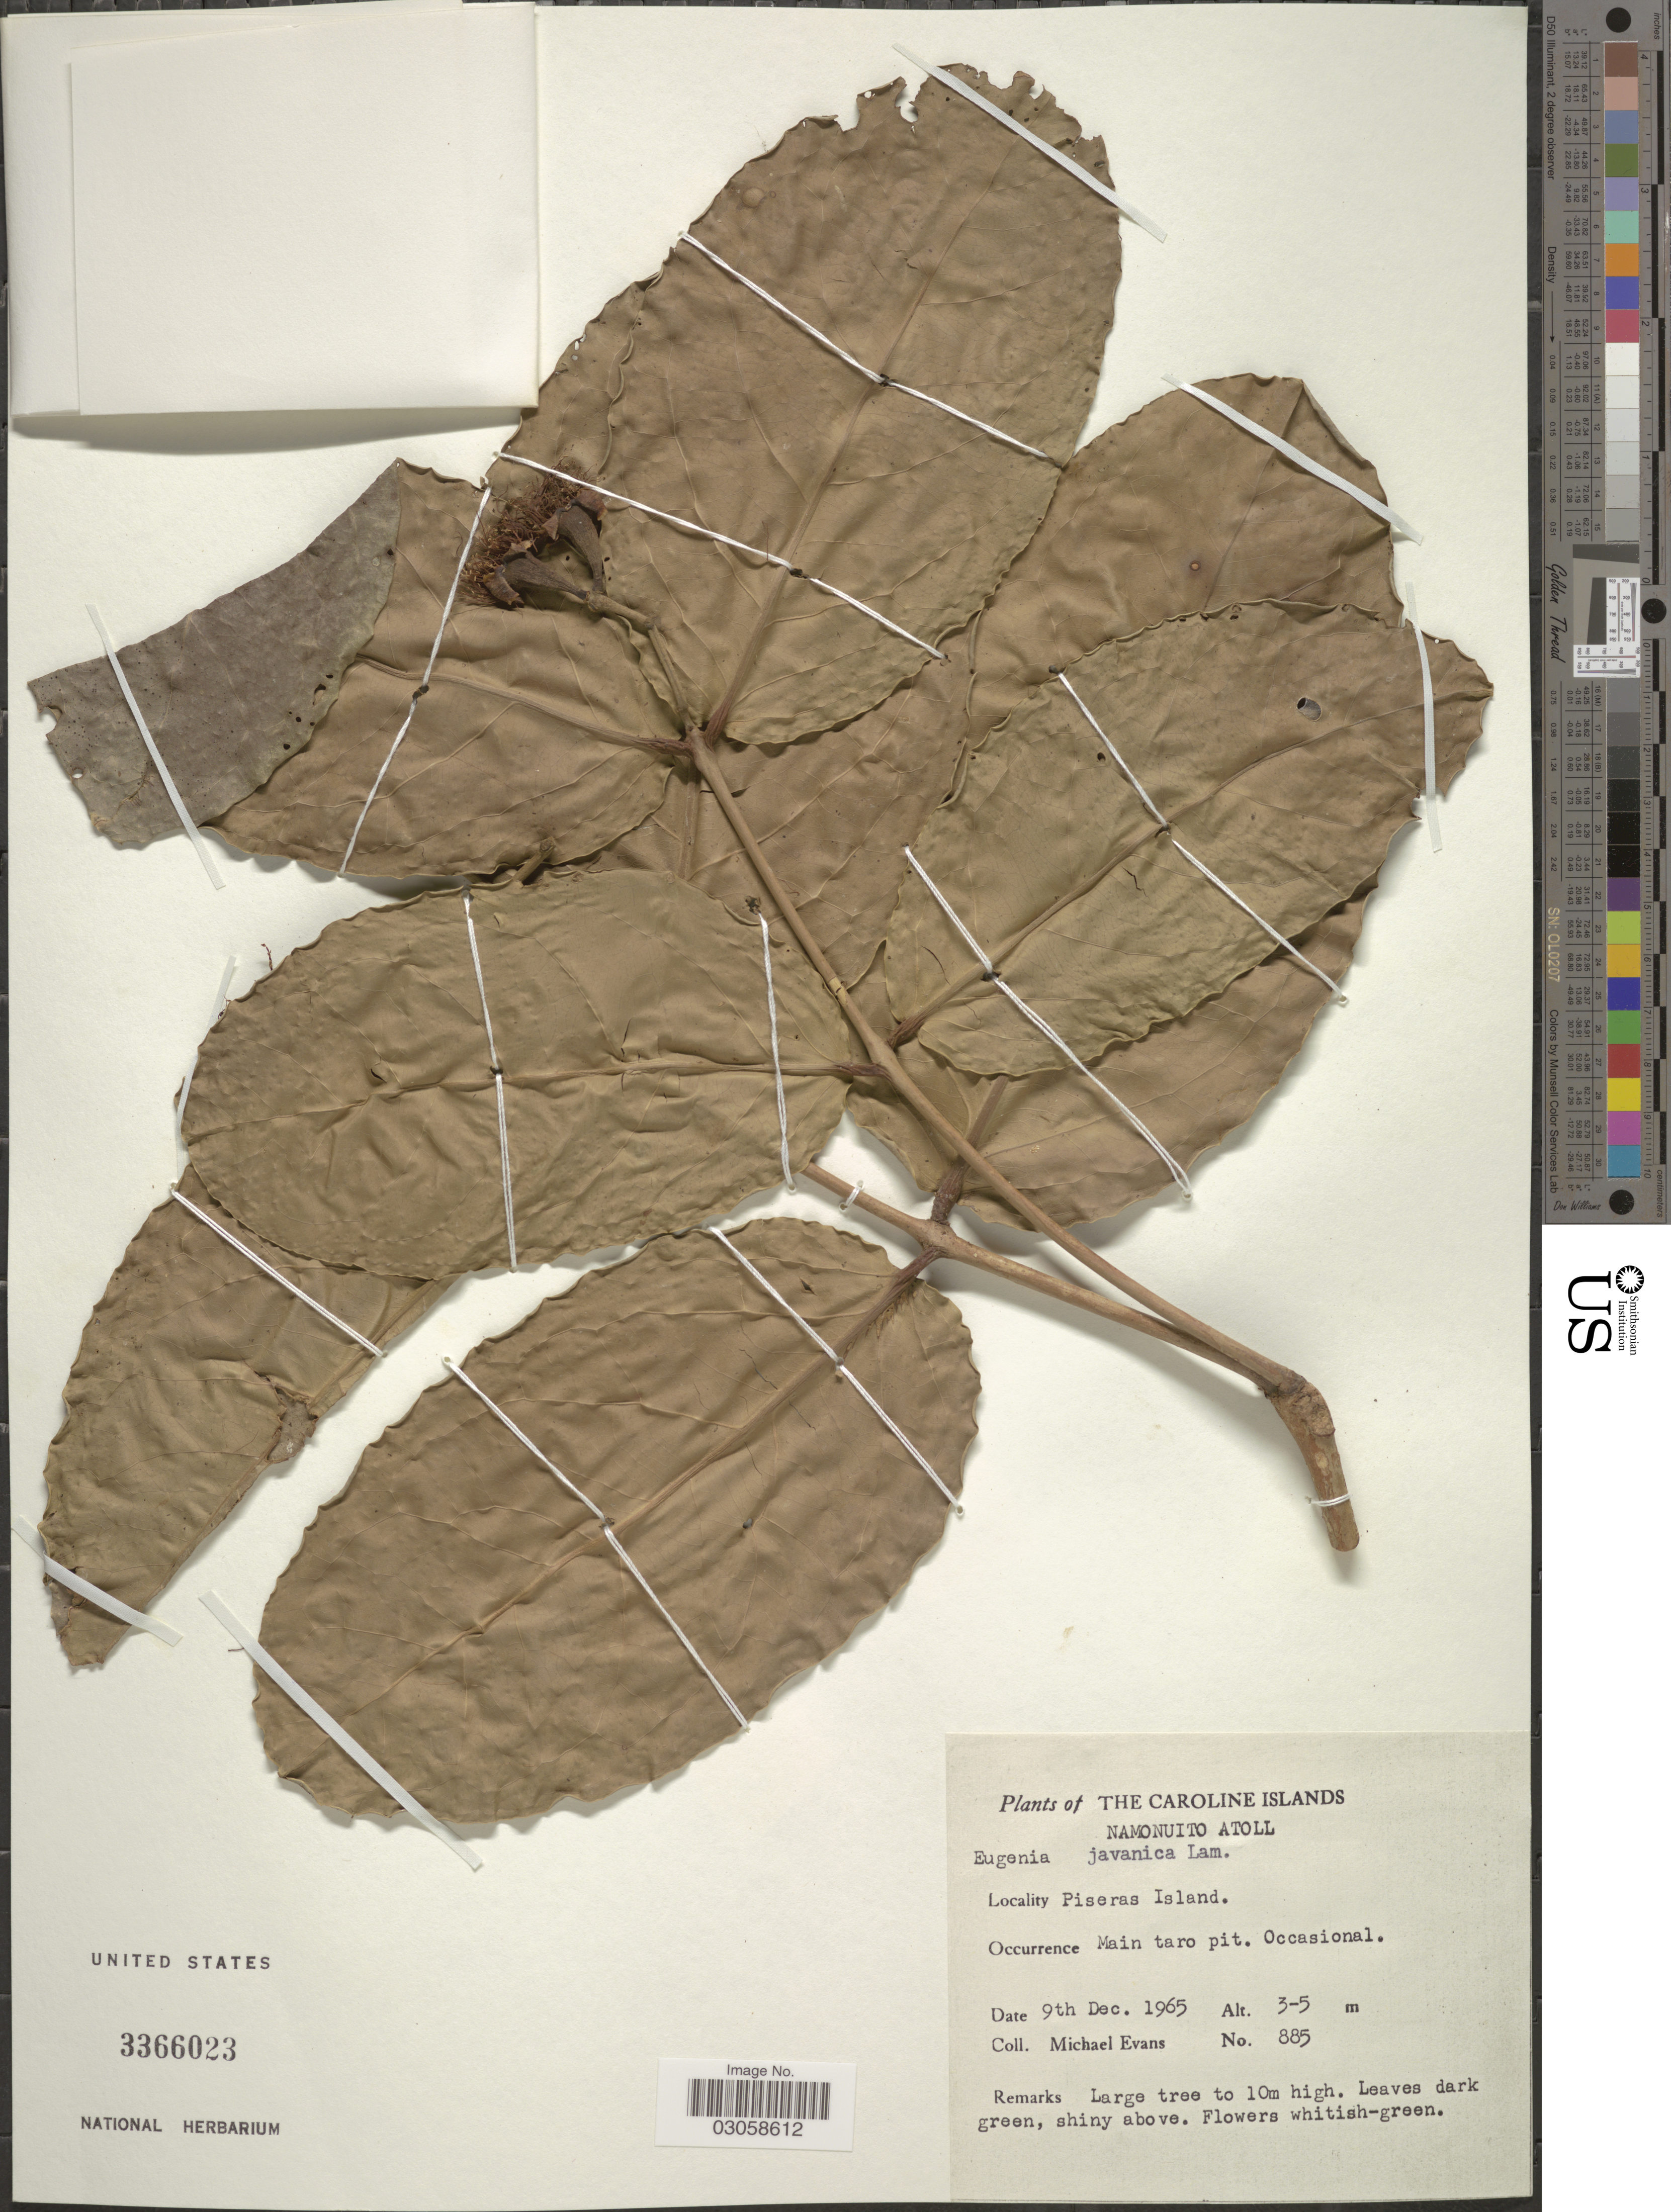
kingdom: Plantae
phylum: Tracheophyta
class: Magnoliopsida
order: Myrtales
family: Myrtaceae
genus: Syzygium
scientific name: Syzygium samarangense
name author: (Blume) Merr. & L.M. Perry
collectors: M. Evans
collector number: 885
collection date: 1965-12-09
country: Micronesia, Federated States of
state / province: Truk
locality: Caroline Islands. Namonuito Atoll. Piseras Island.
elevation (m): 3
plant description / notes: Cited by Byng et al., Phytotaxa 427(2): 124. 2019.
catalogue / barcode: US 3366023